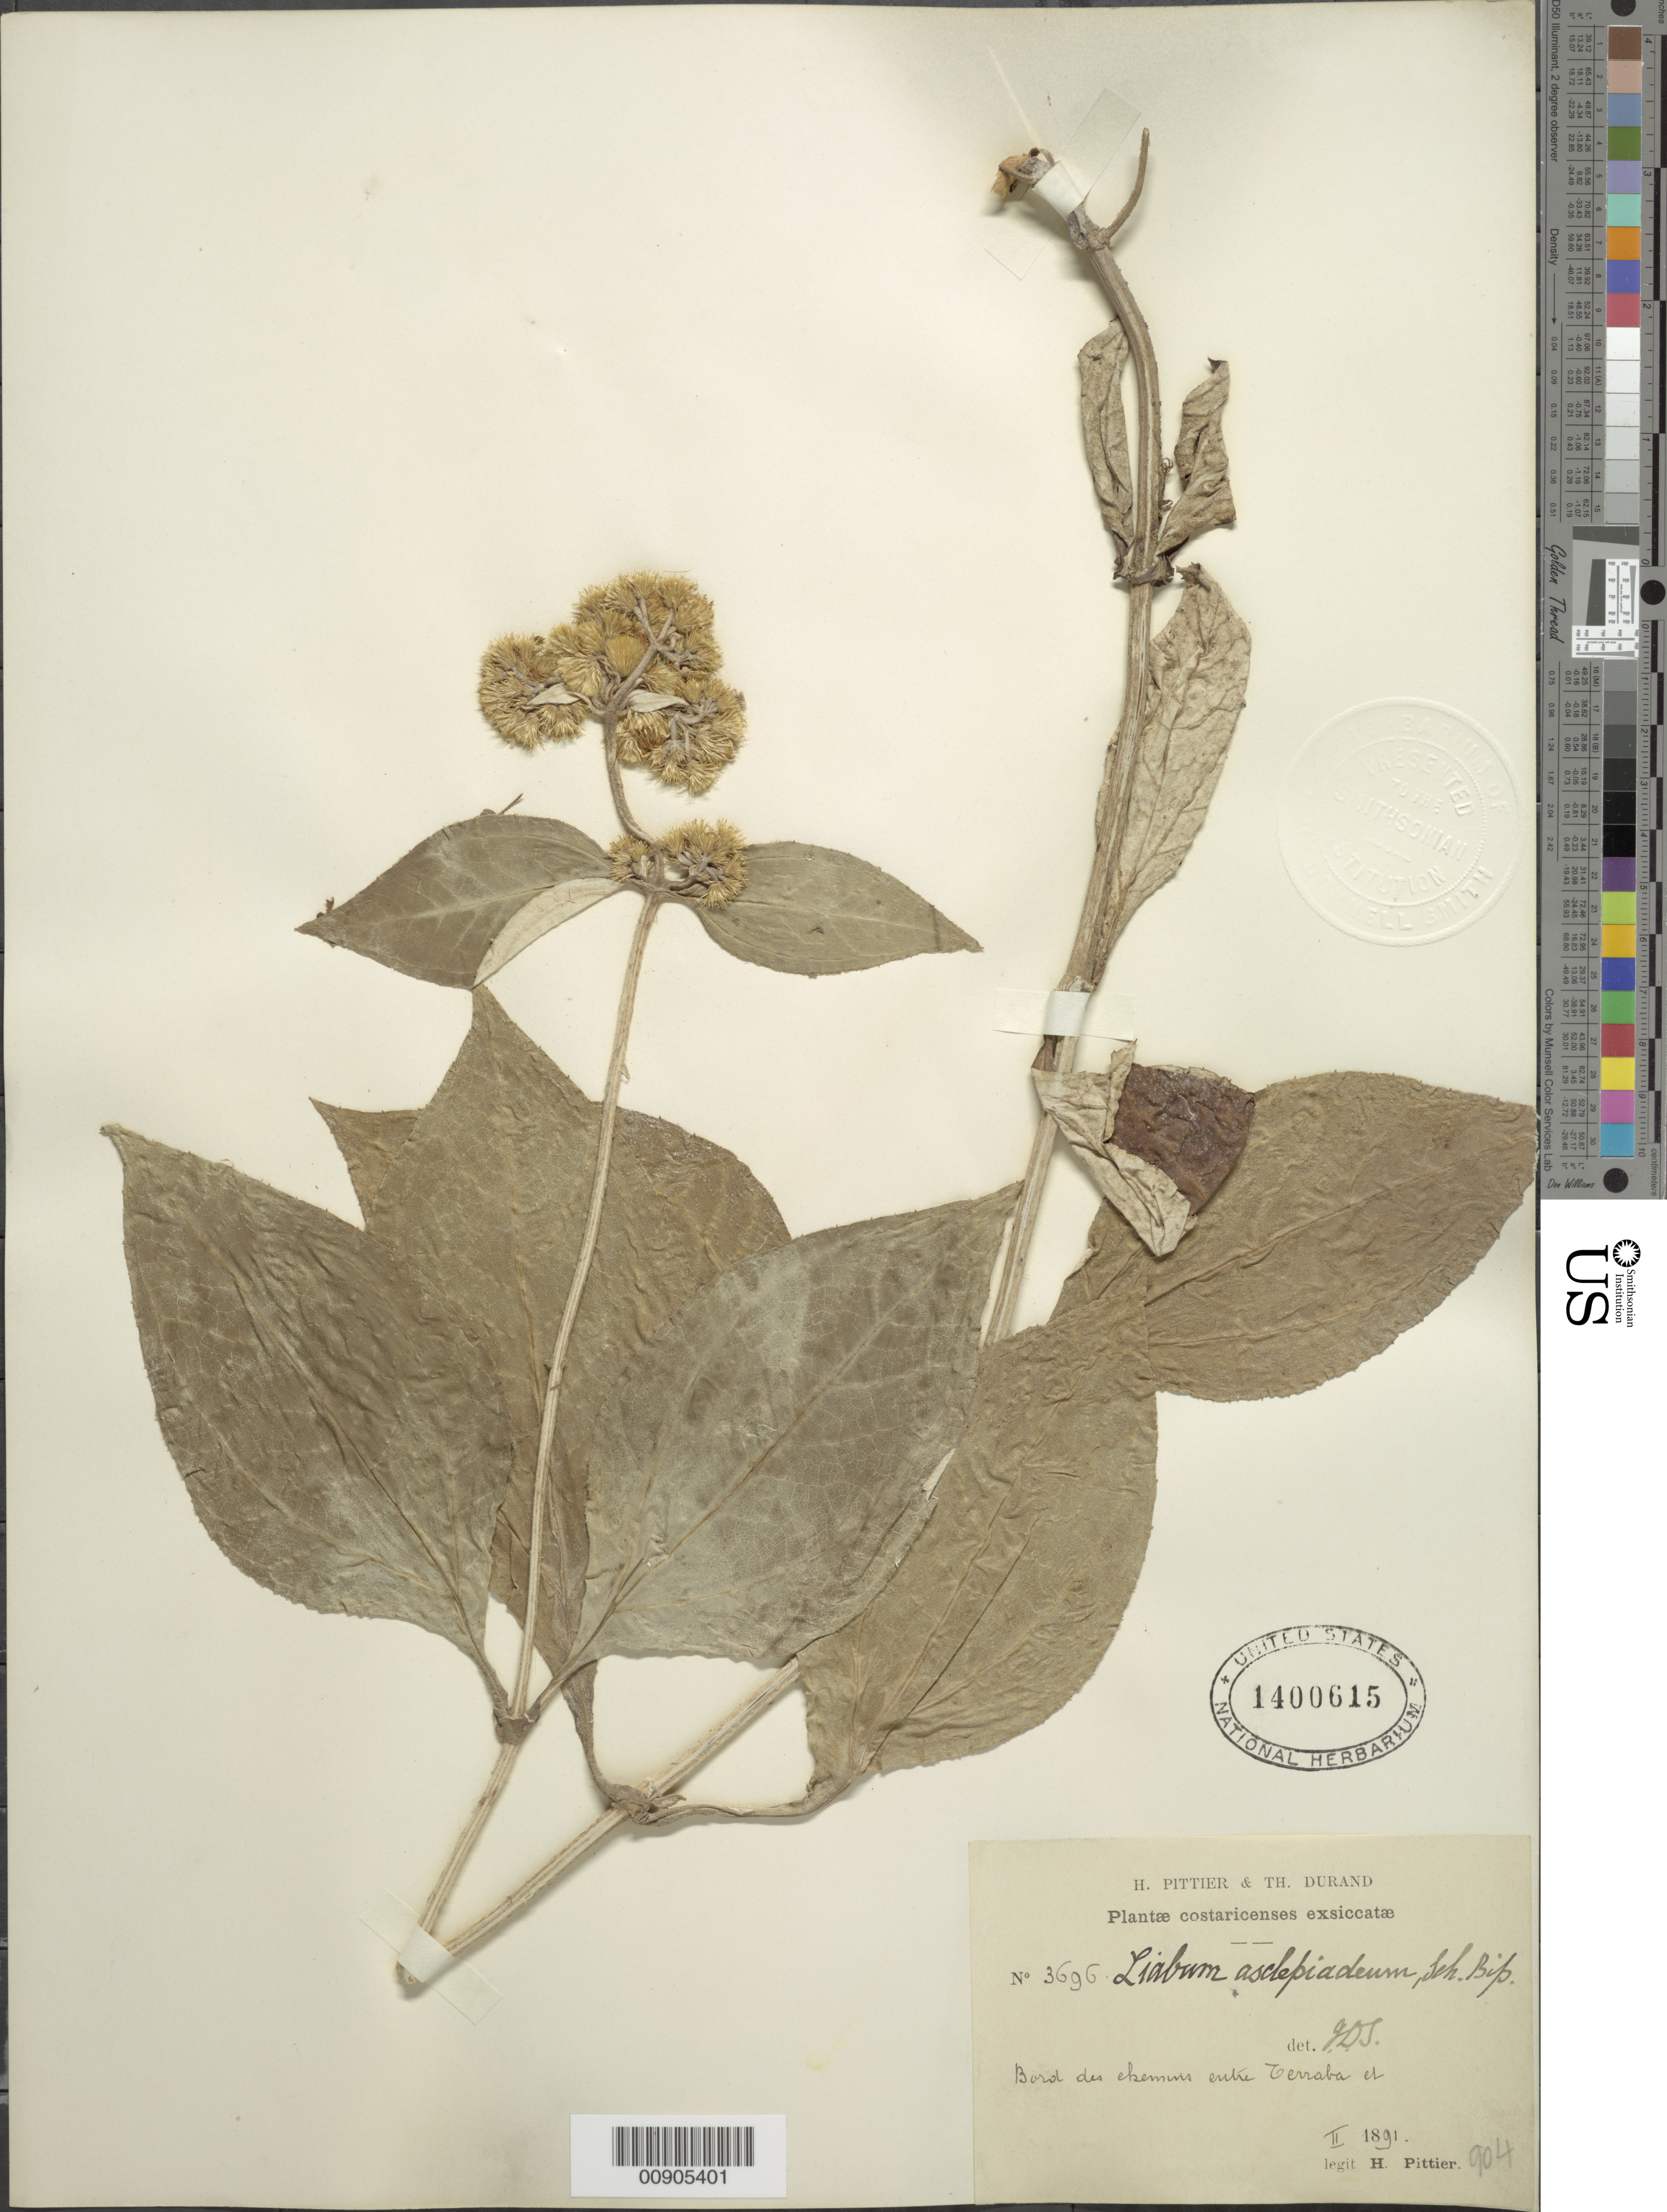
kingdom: Plantae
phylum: Tracheophyta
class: Magnoliopsida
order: Asterales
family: Asteraceae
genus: Liabum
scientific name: Liabum bourgeaui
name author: Hieron.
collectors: H. F. Pittier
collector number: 3696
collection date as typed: February 1891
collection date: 1891-02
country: Costa Rica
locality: Varol des ekemis entre Cerraba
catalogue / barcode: US 1400615